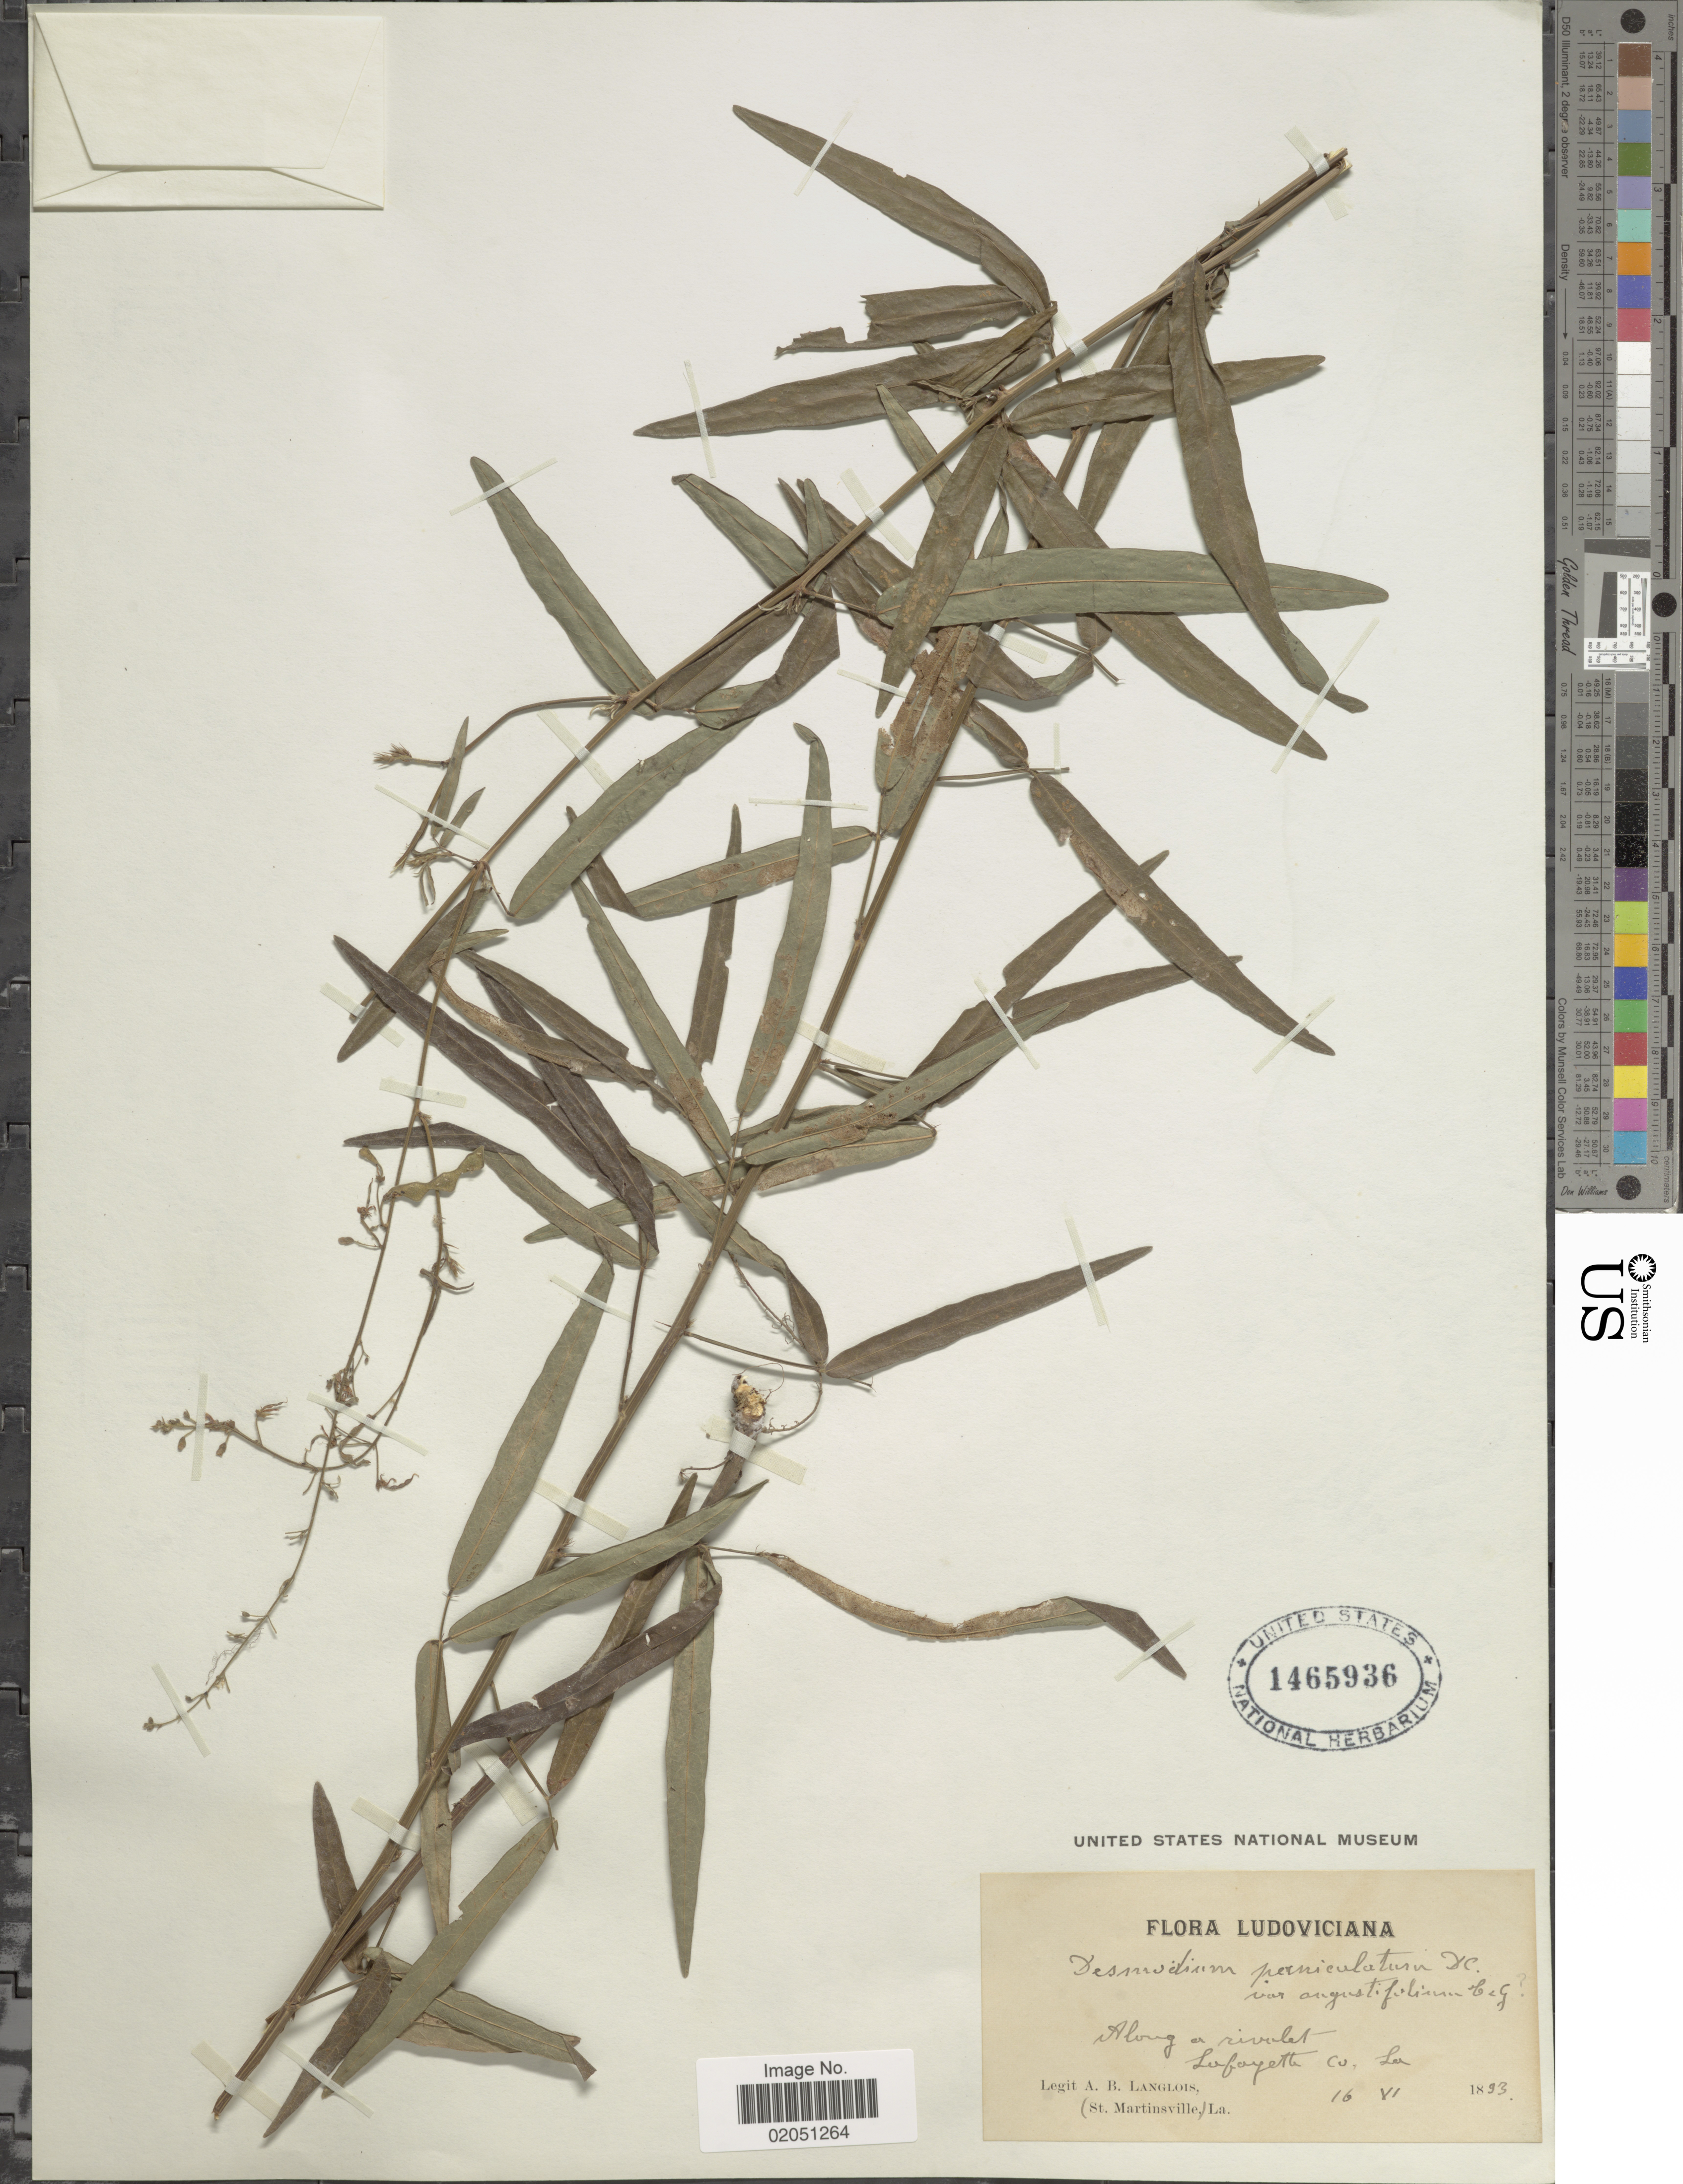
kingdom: Plantae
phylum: Tracheophyta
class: Magnoliopsida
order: Fabales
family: Fabaceae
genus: Desmodium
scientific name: Desmodium paniculatum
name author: (L.) DC.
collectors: A. Langlois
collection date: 1893-06-16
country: United States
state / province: Louisiana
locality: Ludoviciana, Along a rivulet, lafayette Co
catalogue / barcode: US 1465936